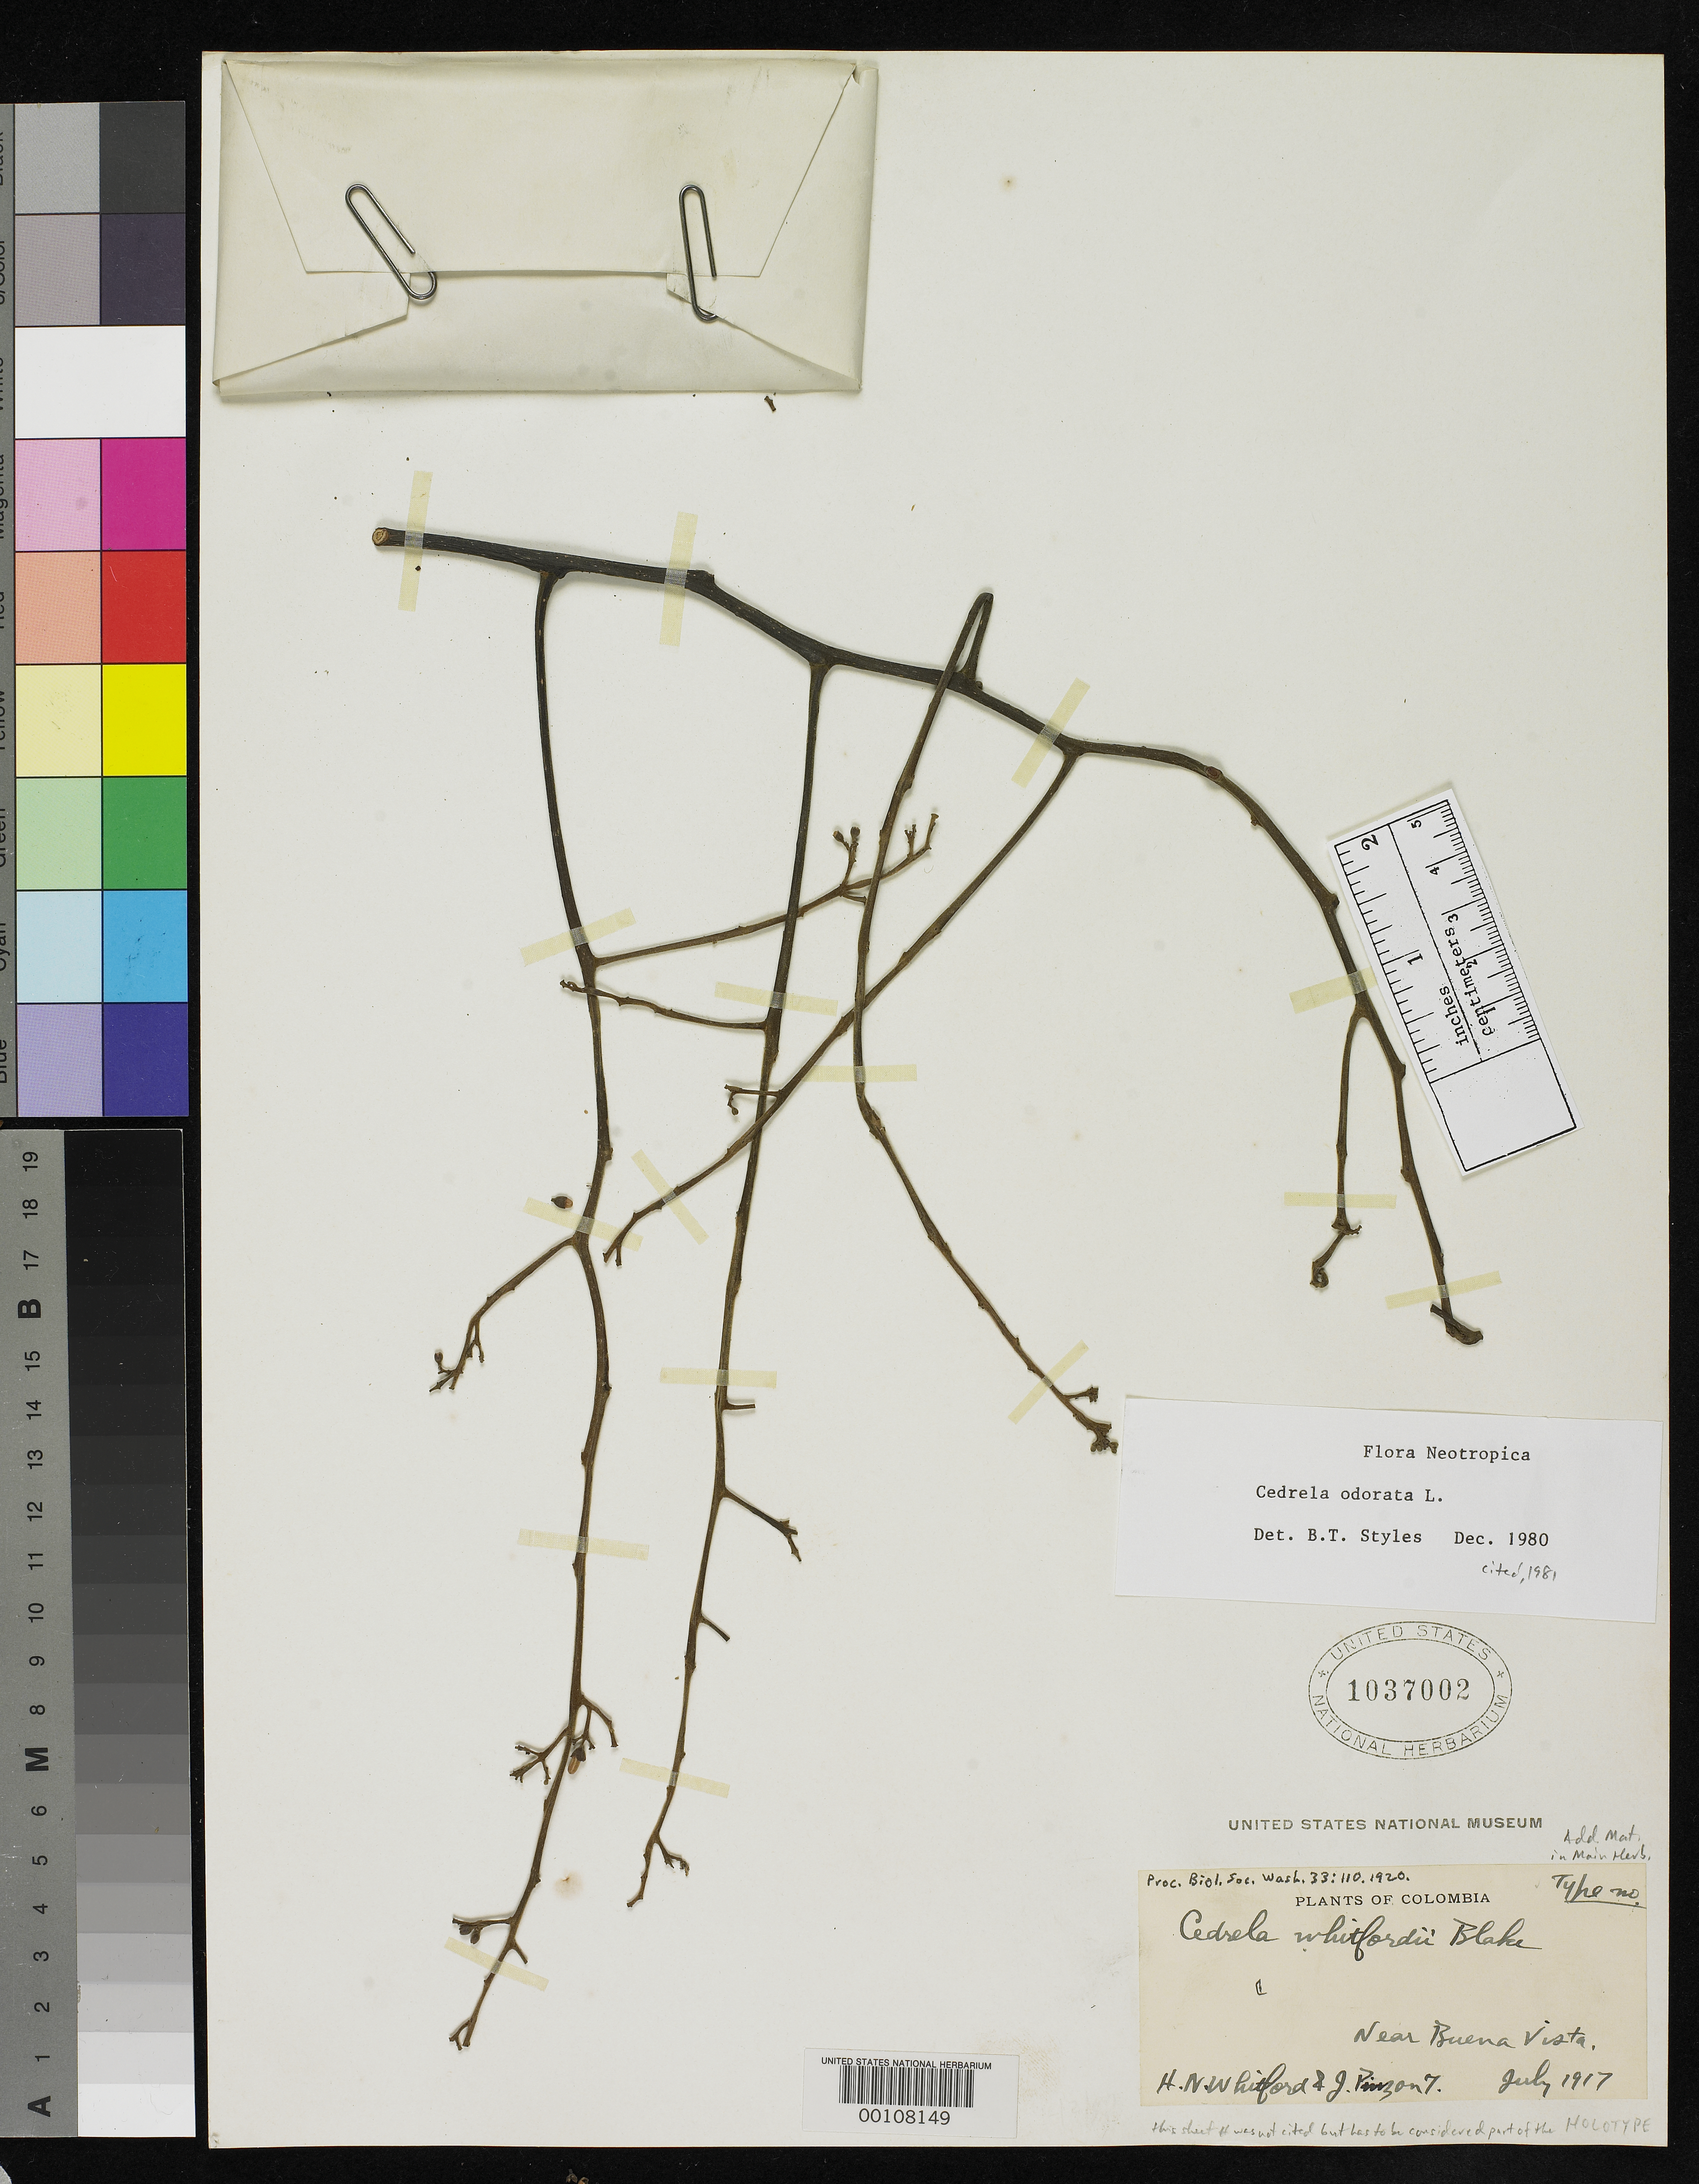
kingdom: Plantae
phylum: Tracheophyta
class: Magnoliopsida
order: Sapindales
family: Meliaceae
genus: Cedrela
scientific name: Cedrela whitfordii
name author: S.F. Blake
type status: Holotype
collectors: H. N. Whitford & J. Pinzon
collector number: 7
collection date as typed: Jul 1917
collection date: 1917-07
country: Colombia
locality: Near Buena Vista.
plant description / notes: Holotype mounted on 2 sheets (?). "this sheet # was not cited but has to be considered part of the Holotype" [S.F. Smith script, unsigned, undated]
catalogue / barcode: US 1037002